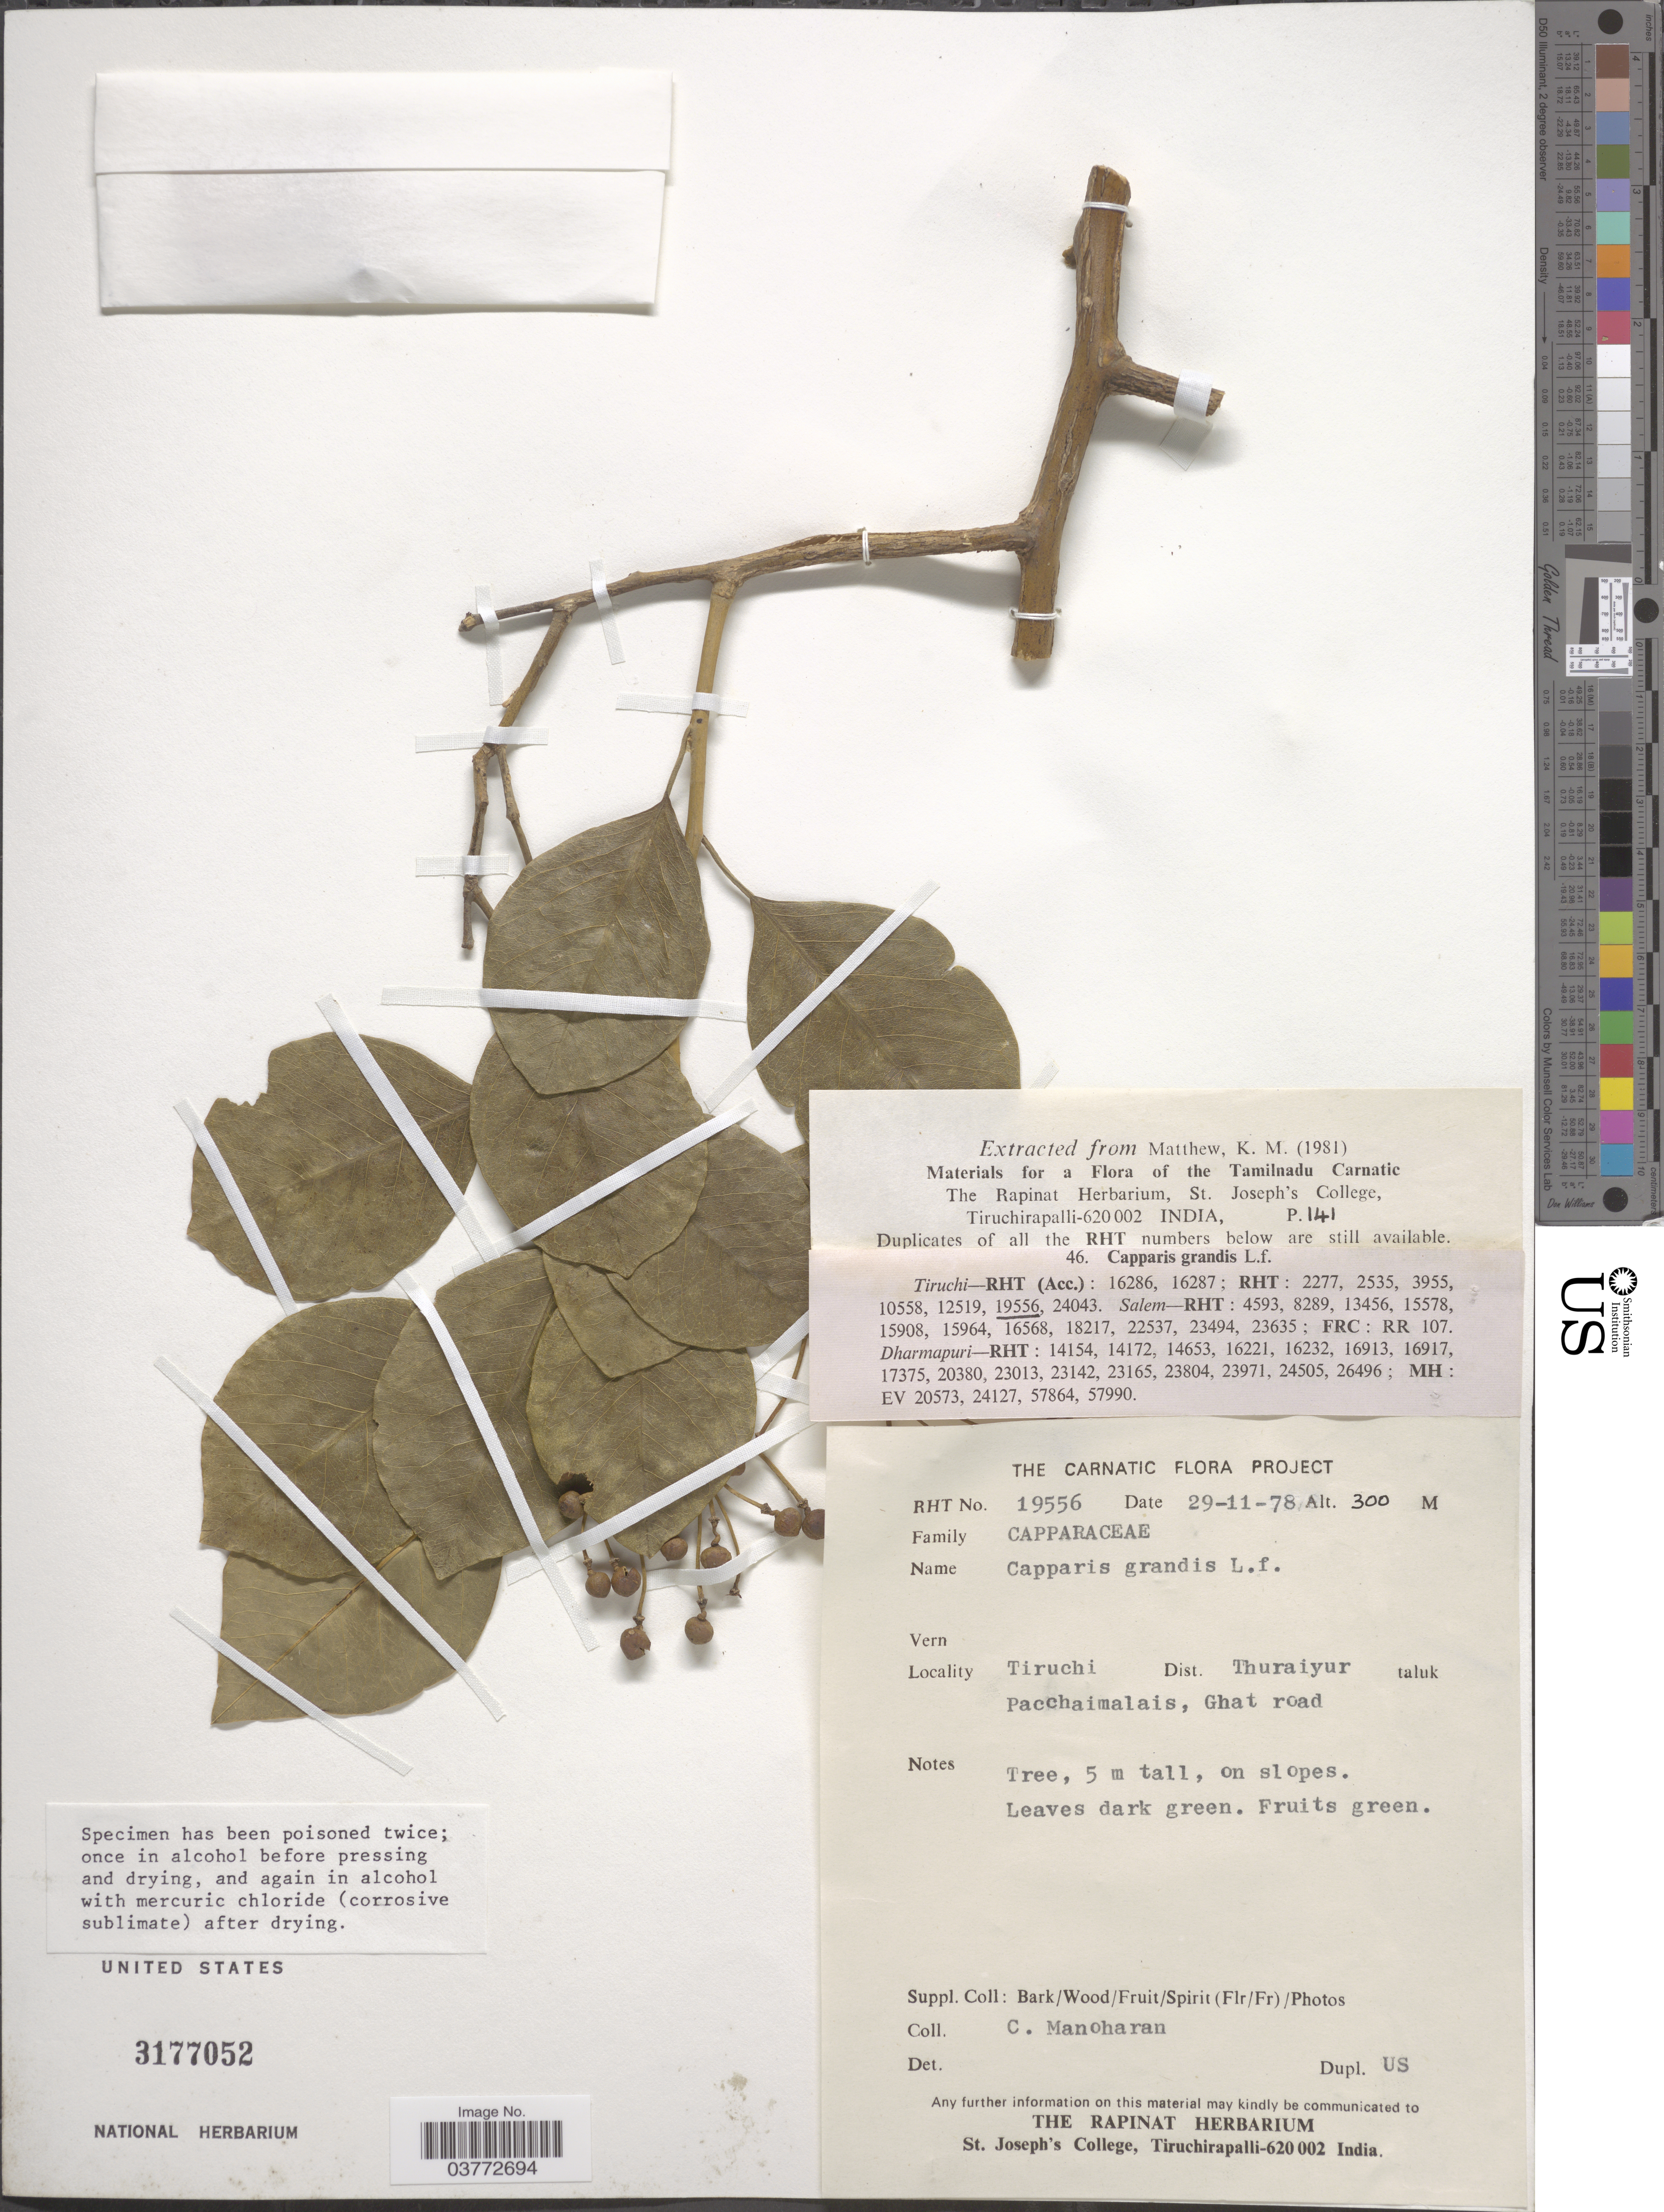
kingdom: Plantae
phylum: Tracheophyta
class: Magnoliopsida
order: Brassicales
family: Capparaceae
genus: Capparis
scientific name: Capparis grandis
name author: L. f.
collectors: C. Manoharan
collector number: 19556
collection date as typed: Transcribed d/m/y: 29/11/78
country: India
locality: Tiruchi Dist. Thuraiyur taluk Pacchaimalais, Ghat road.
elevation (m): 300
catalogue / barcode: US 3177052